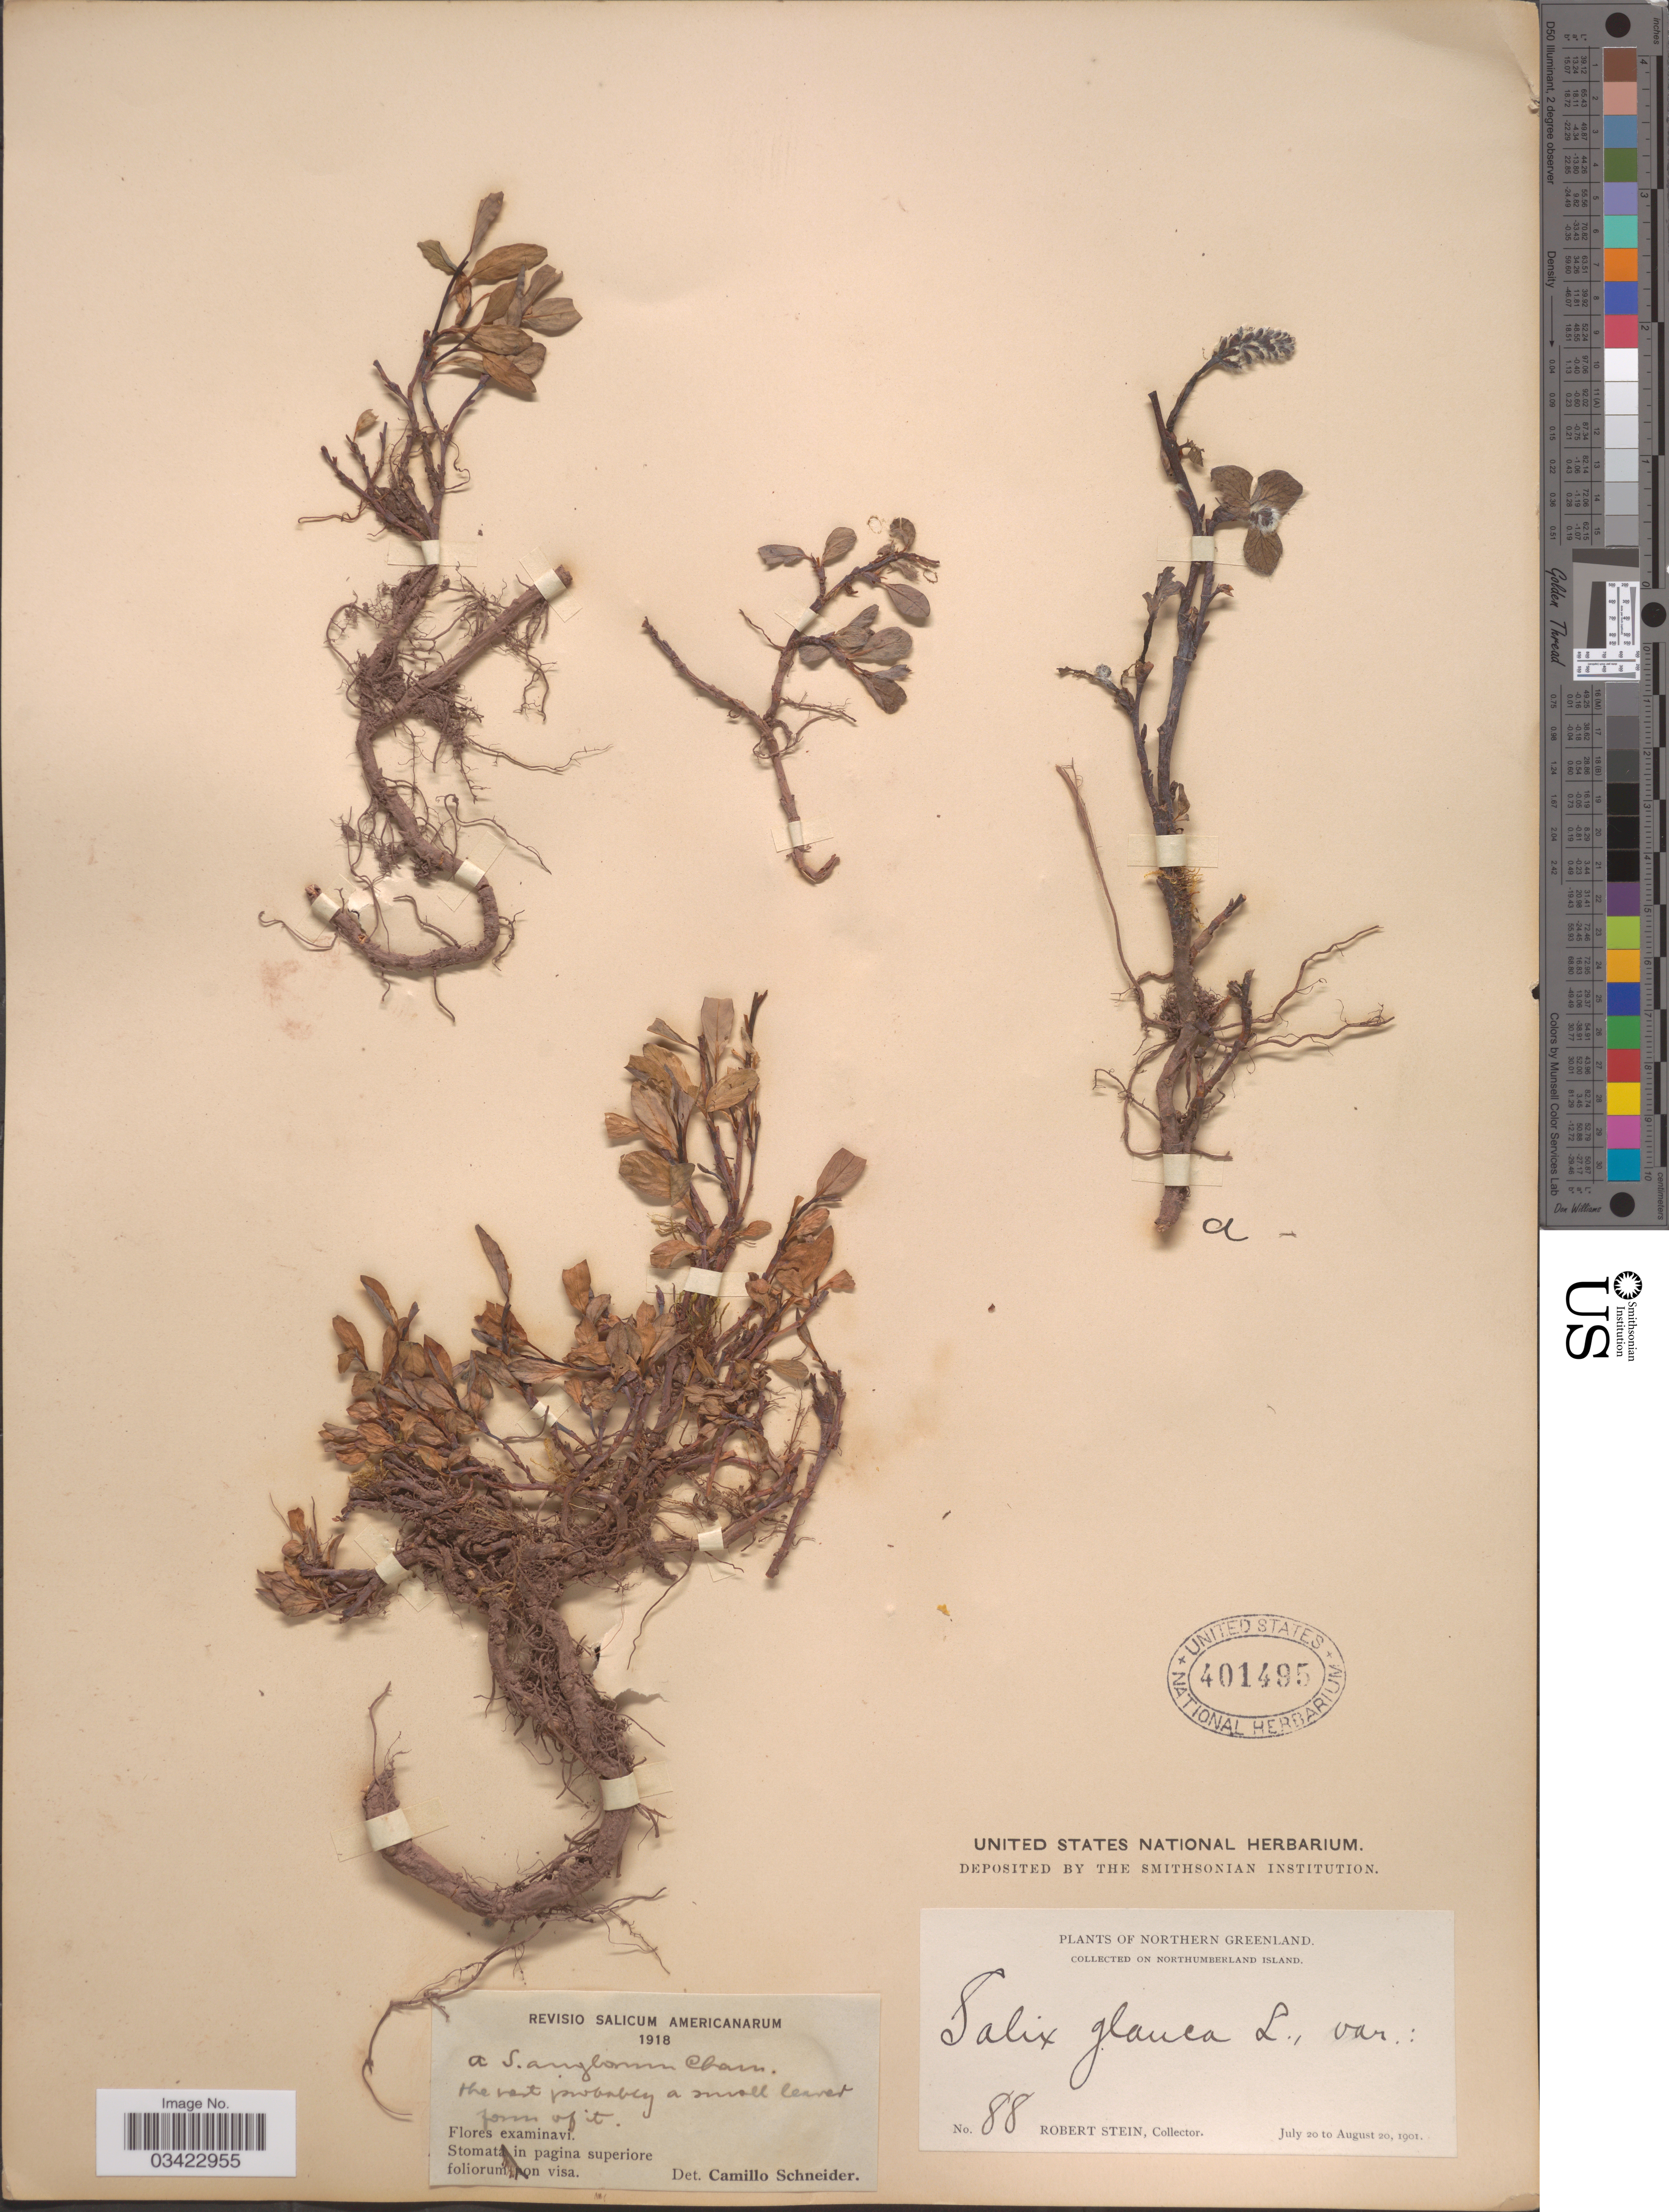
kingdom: Plantae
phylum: Tracheophyta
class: Magnoliopsida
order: Malpighiales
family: Salicaceae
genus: Salix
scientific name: Salix anglorum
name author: Cham.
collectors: R. Stein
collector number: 88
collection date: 1901-07-20/1901-08-20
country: Greenland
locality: Northern Greenland. On Northumberland Island.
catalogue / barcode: US 401495